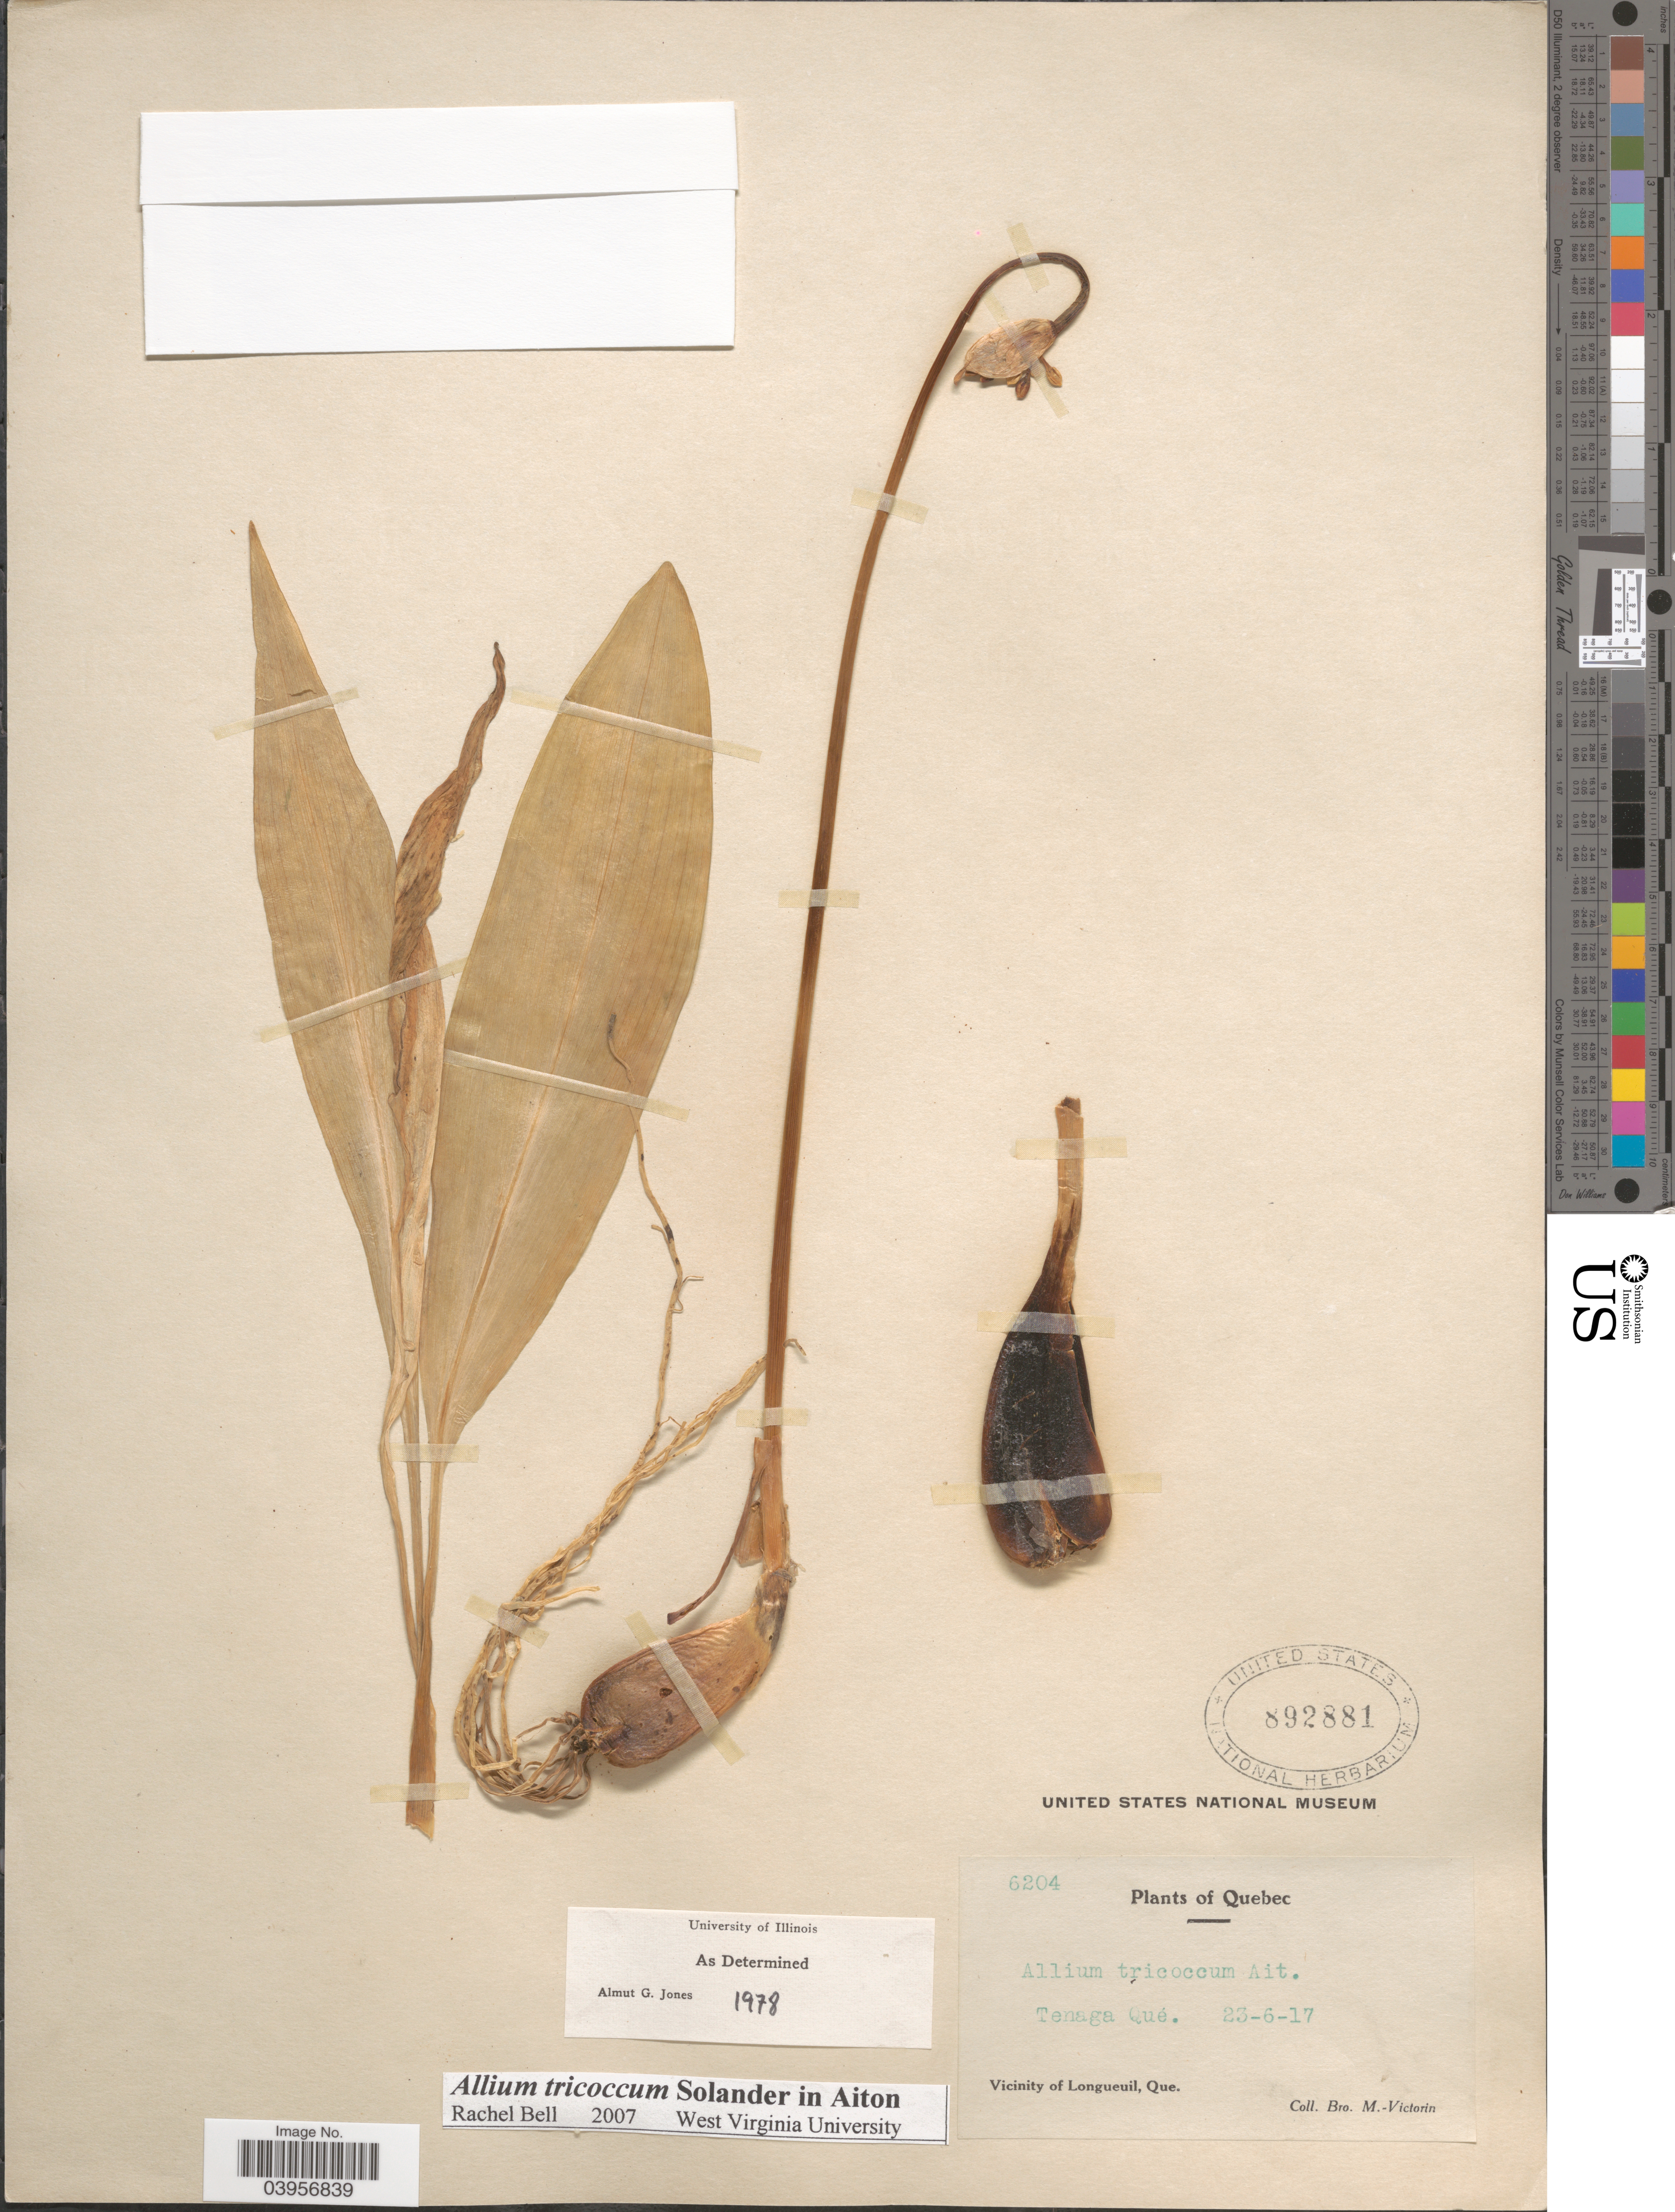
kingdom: Plantae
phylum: Tracheophyta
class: Liliopsida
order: Asparagales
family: Amaryllidaceae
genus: Allium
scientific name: Allium tricoccum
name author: Aiton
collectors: Fr. Marie-Victorin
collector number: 6204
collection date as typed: Transcribed d/m/y: 23/6/17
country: Canada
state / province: Quebec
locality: Tenaga. Vicinity of Longueuil.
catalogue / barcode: US 892881